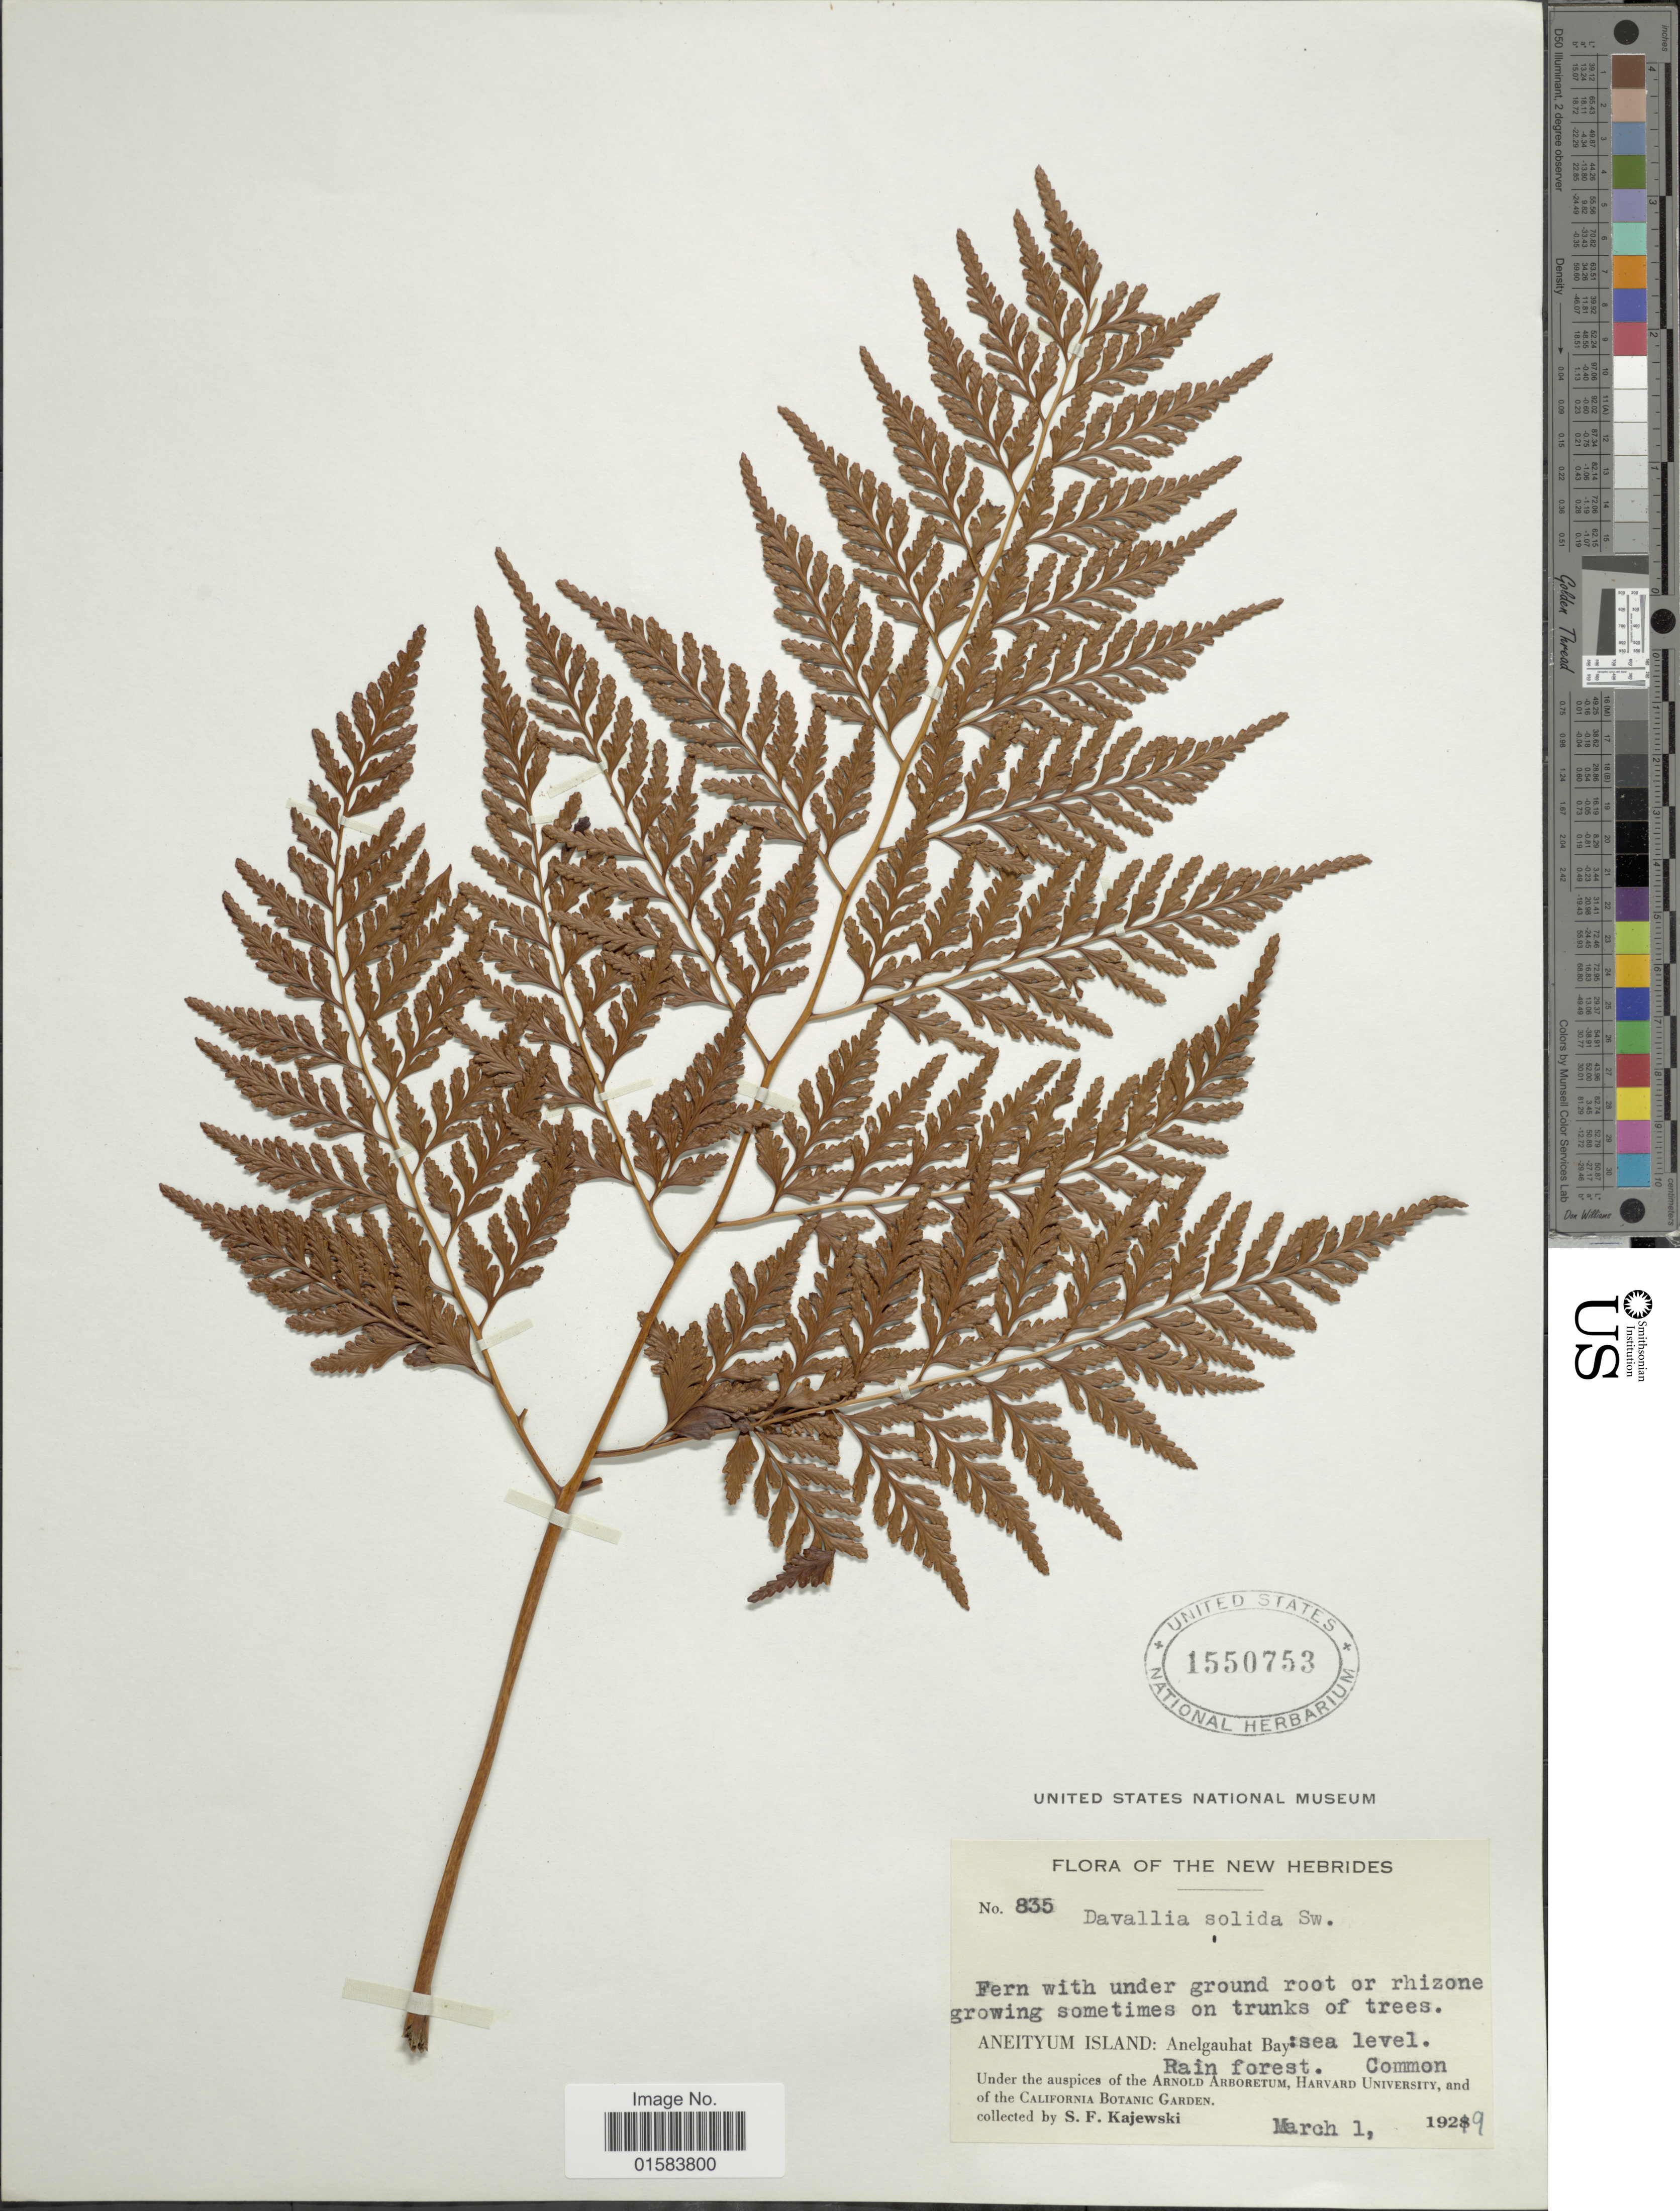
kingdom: Plantae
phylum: Tracheophyta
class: Polypodiopsida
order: Polypodiales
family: Davalliaceae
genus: Davallia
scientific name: Davallia solida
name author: (G. Forst.) Sw.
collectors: S. Kajewski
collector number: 835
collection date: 1929-03-01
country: Vanuatu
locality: The New Herbrides: Aneityu, Island: Anelgauhat Bay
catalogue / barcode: US 1550753